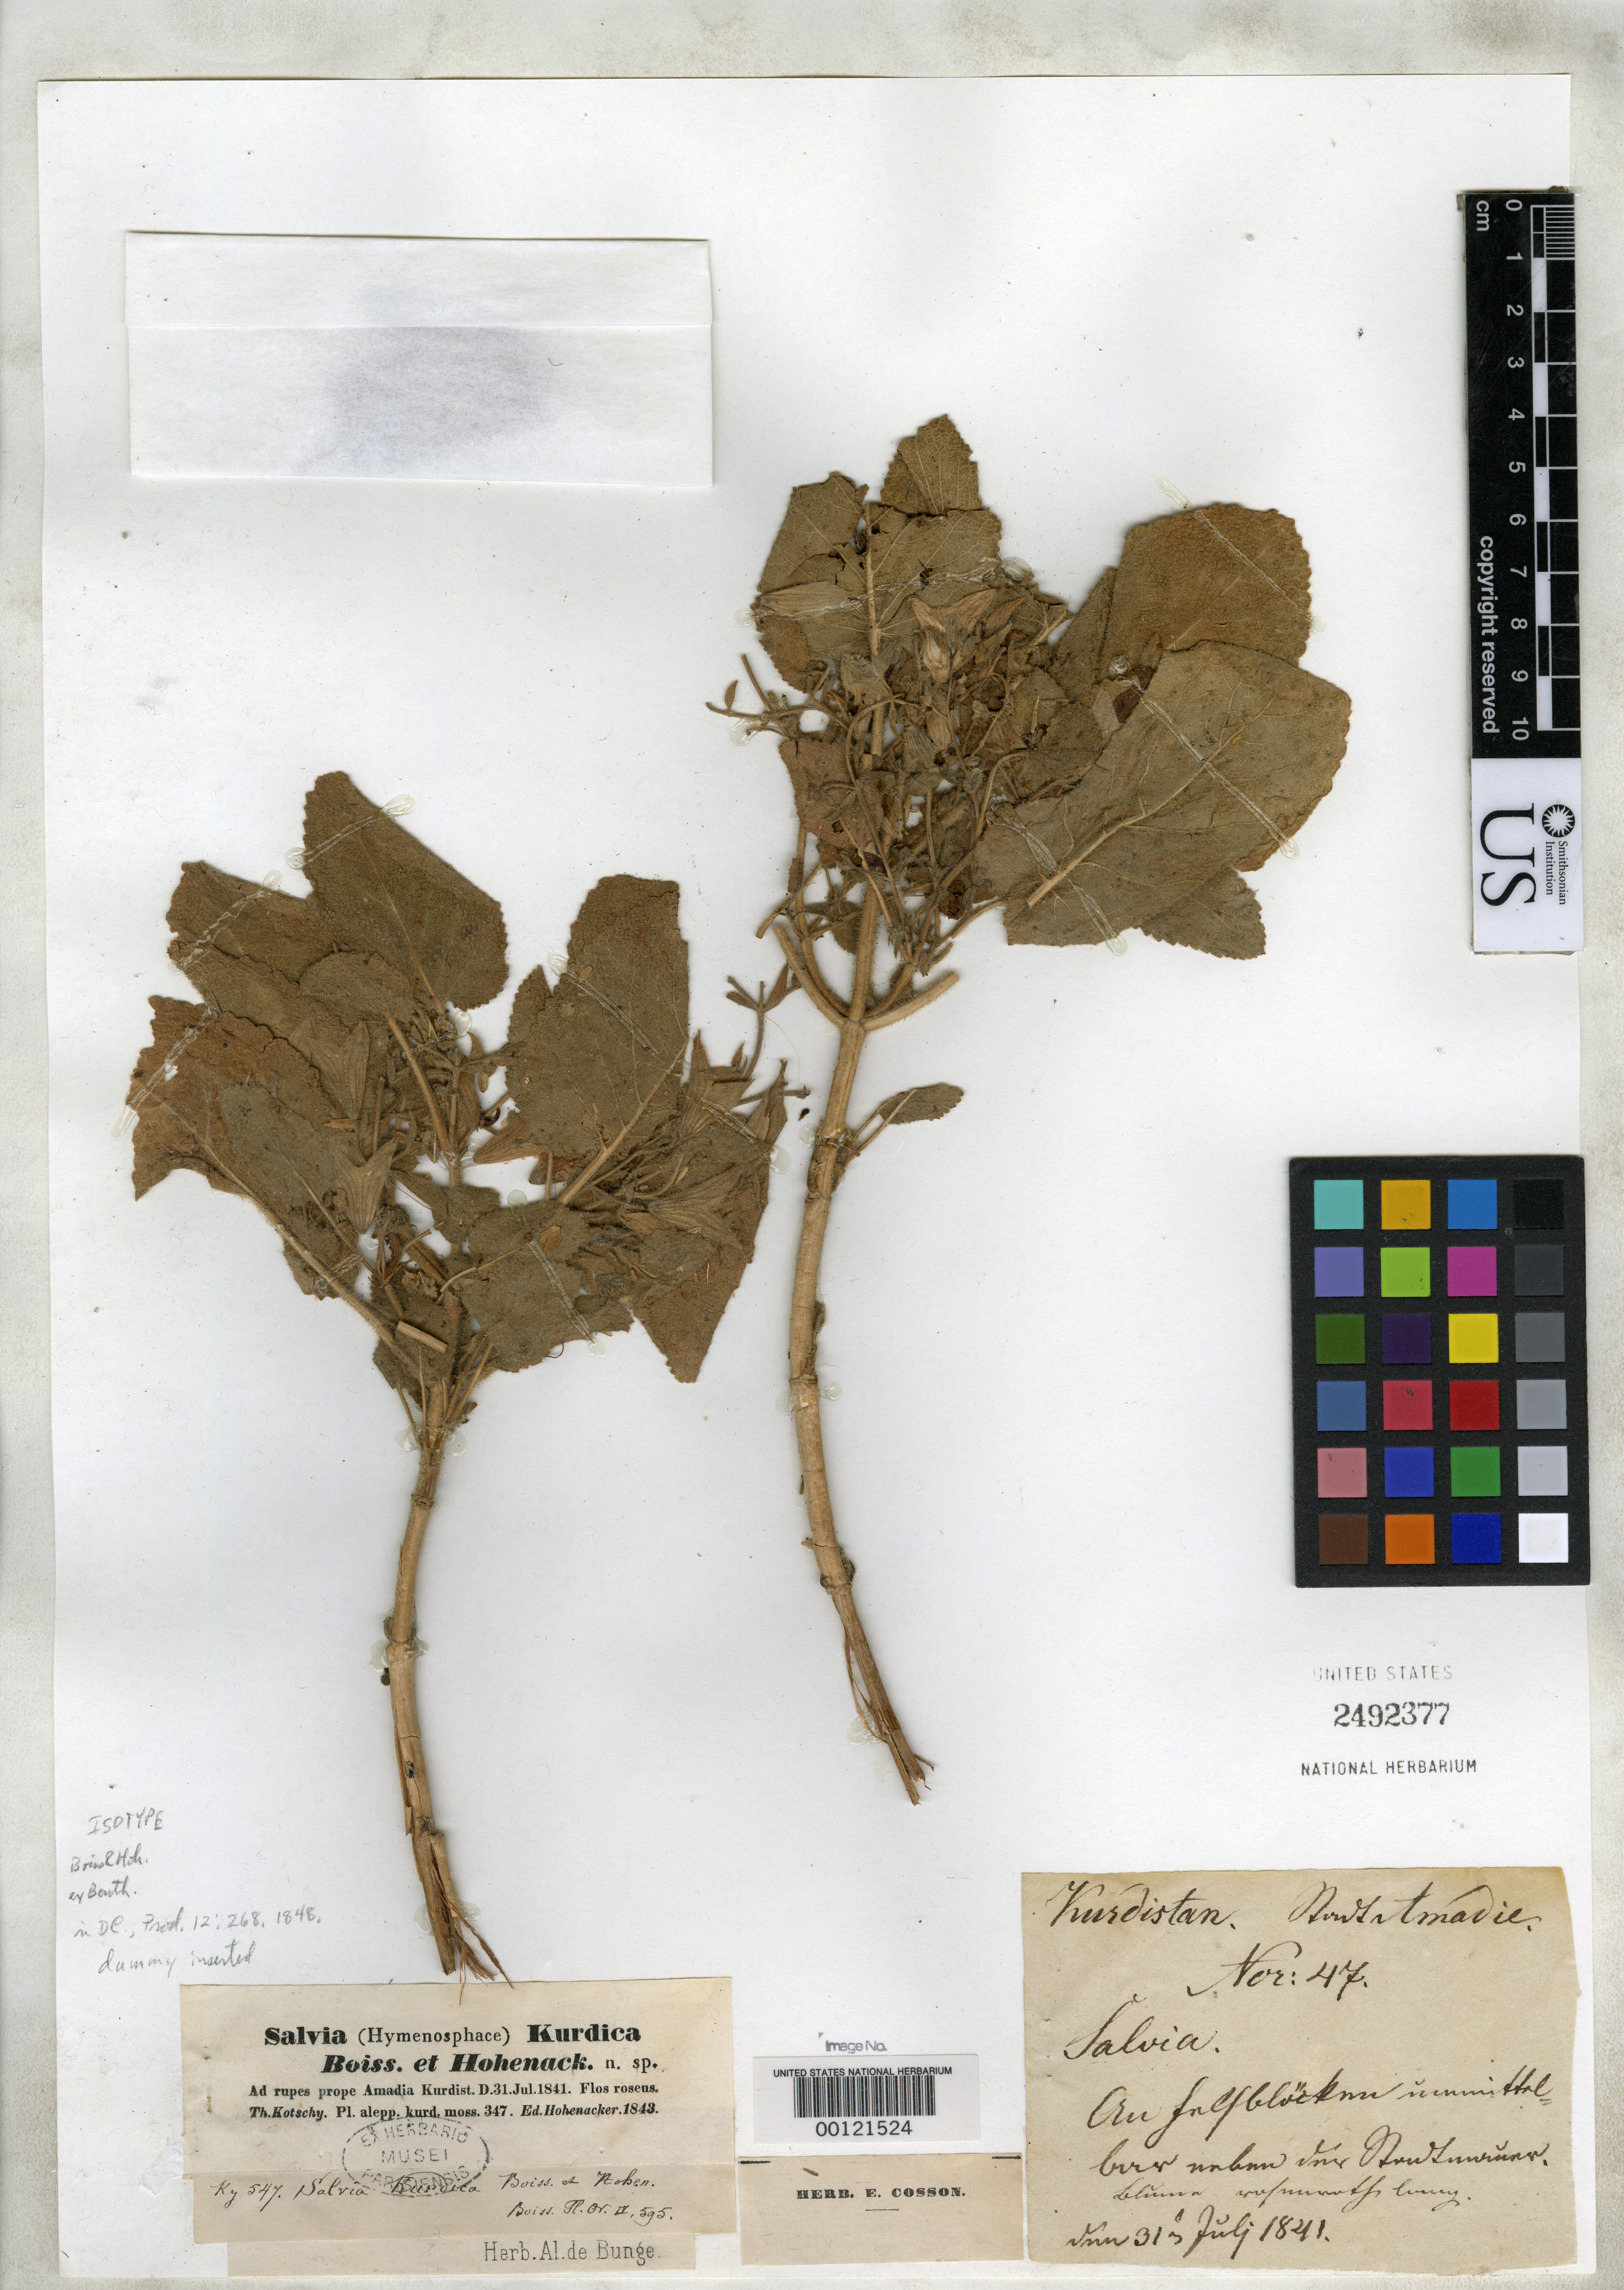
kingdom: Plantae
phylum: Tracheophyta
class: Magnoliopsida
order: Lamiales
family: Lamiaceae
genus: Salvia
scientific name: Salvia kurdica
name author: Boiss. & Hohen. ex Benth. in DC.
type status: Isotype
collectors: K. G. Kotschy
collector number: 547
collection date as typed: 31 Jul 1841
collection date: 1841-07-31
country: Iraq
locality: Amadia Kurdist.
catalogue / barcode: US 2492377